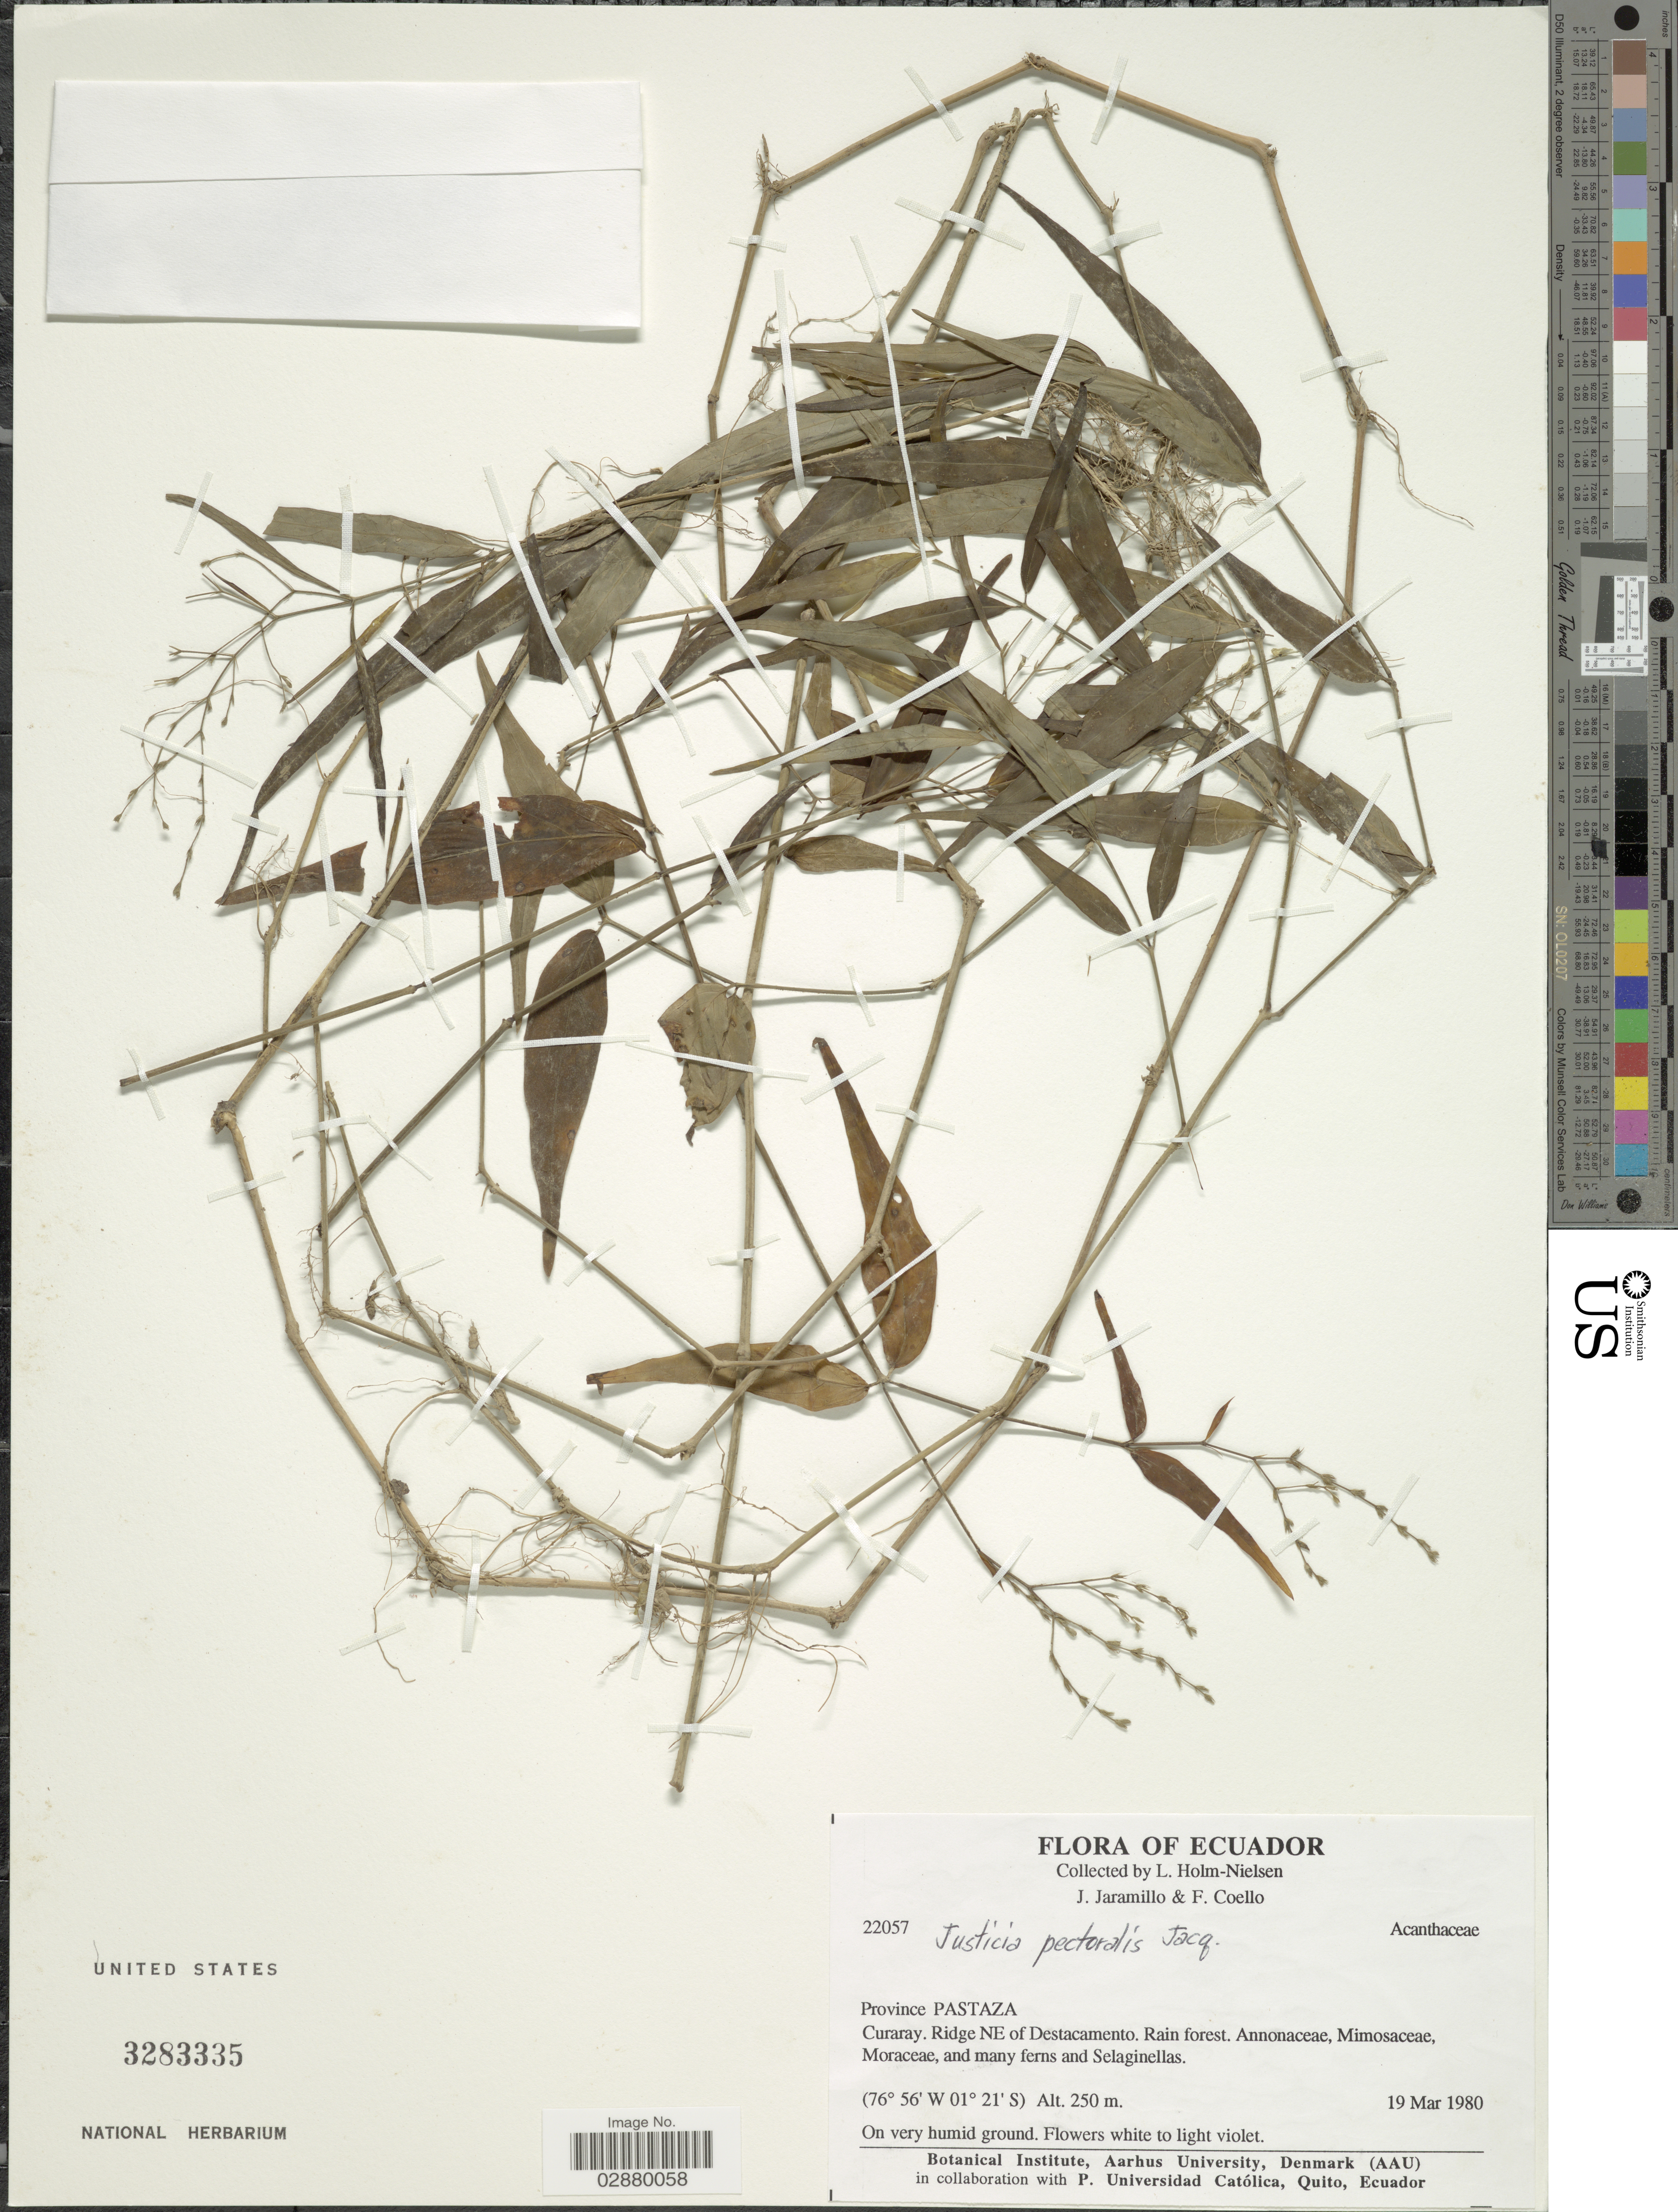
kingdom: Plantae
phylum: Tracheophyta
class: Magnoliopsida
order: Lamiales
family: Acanthaceae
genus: Justicia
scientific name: Justicia pectoralis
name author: Jacq.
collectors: L. Holm-Nielsen, J. Jaramillo & F. Coello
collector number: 22057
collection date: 1980-03-19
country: Ecuador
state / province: Pastaza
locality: Curaray. Ridge NE of Destacamento.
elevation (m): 250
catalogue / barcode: US 3283335